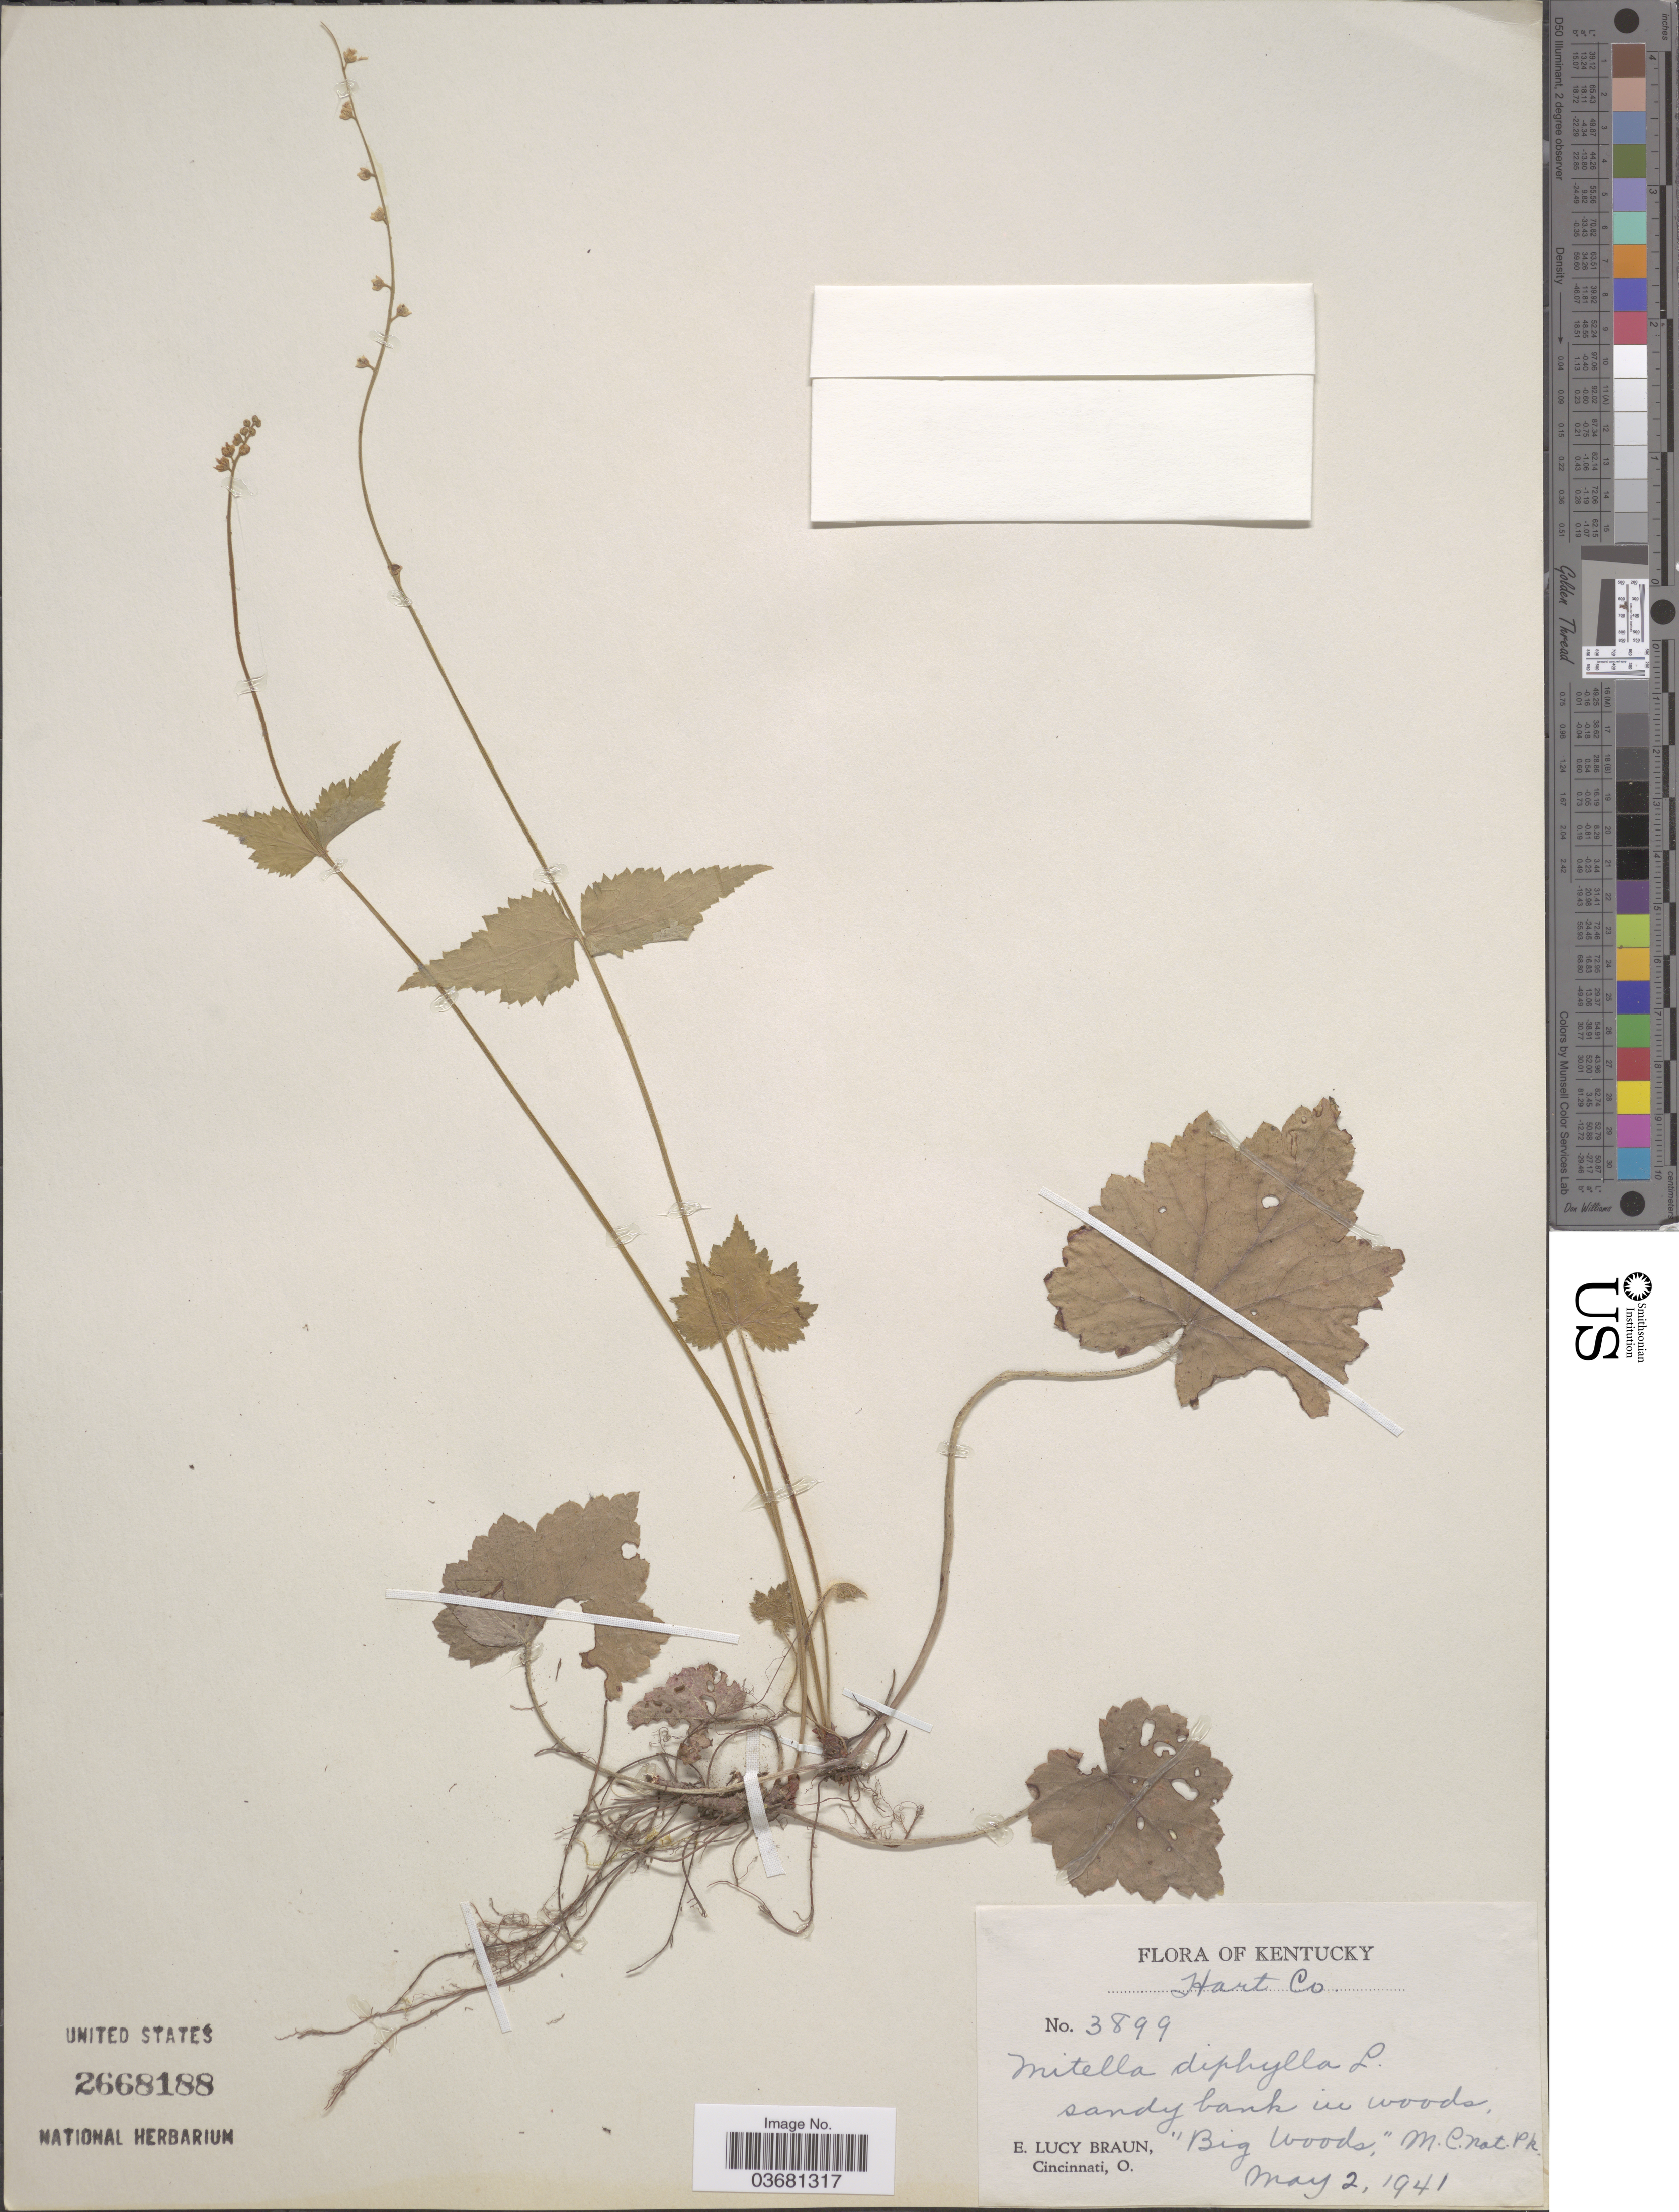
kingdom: Plantae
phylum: Tracheophyta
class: Magnoliopsida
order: Saxifragales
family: Saxifragaceae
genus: Mitella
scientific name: Mitella diphylla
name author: L.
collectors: E. L. Braun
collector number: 3899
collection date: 1941-05-02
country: United States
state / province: Kentucky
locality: Hart Co. "Big Woods," M.C.Nat.Pk.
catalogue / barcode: US 2668188